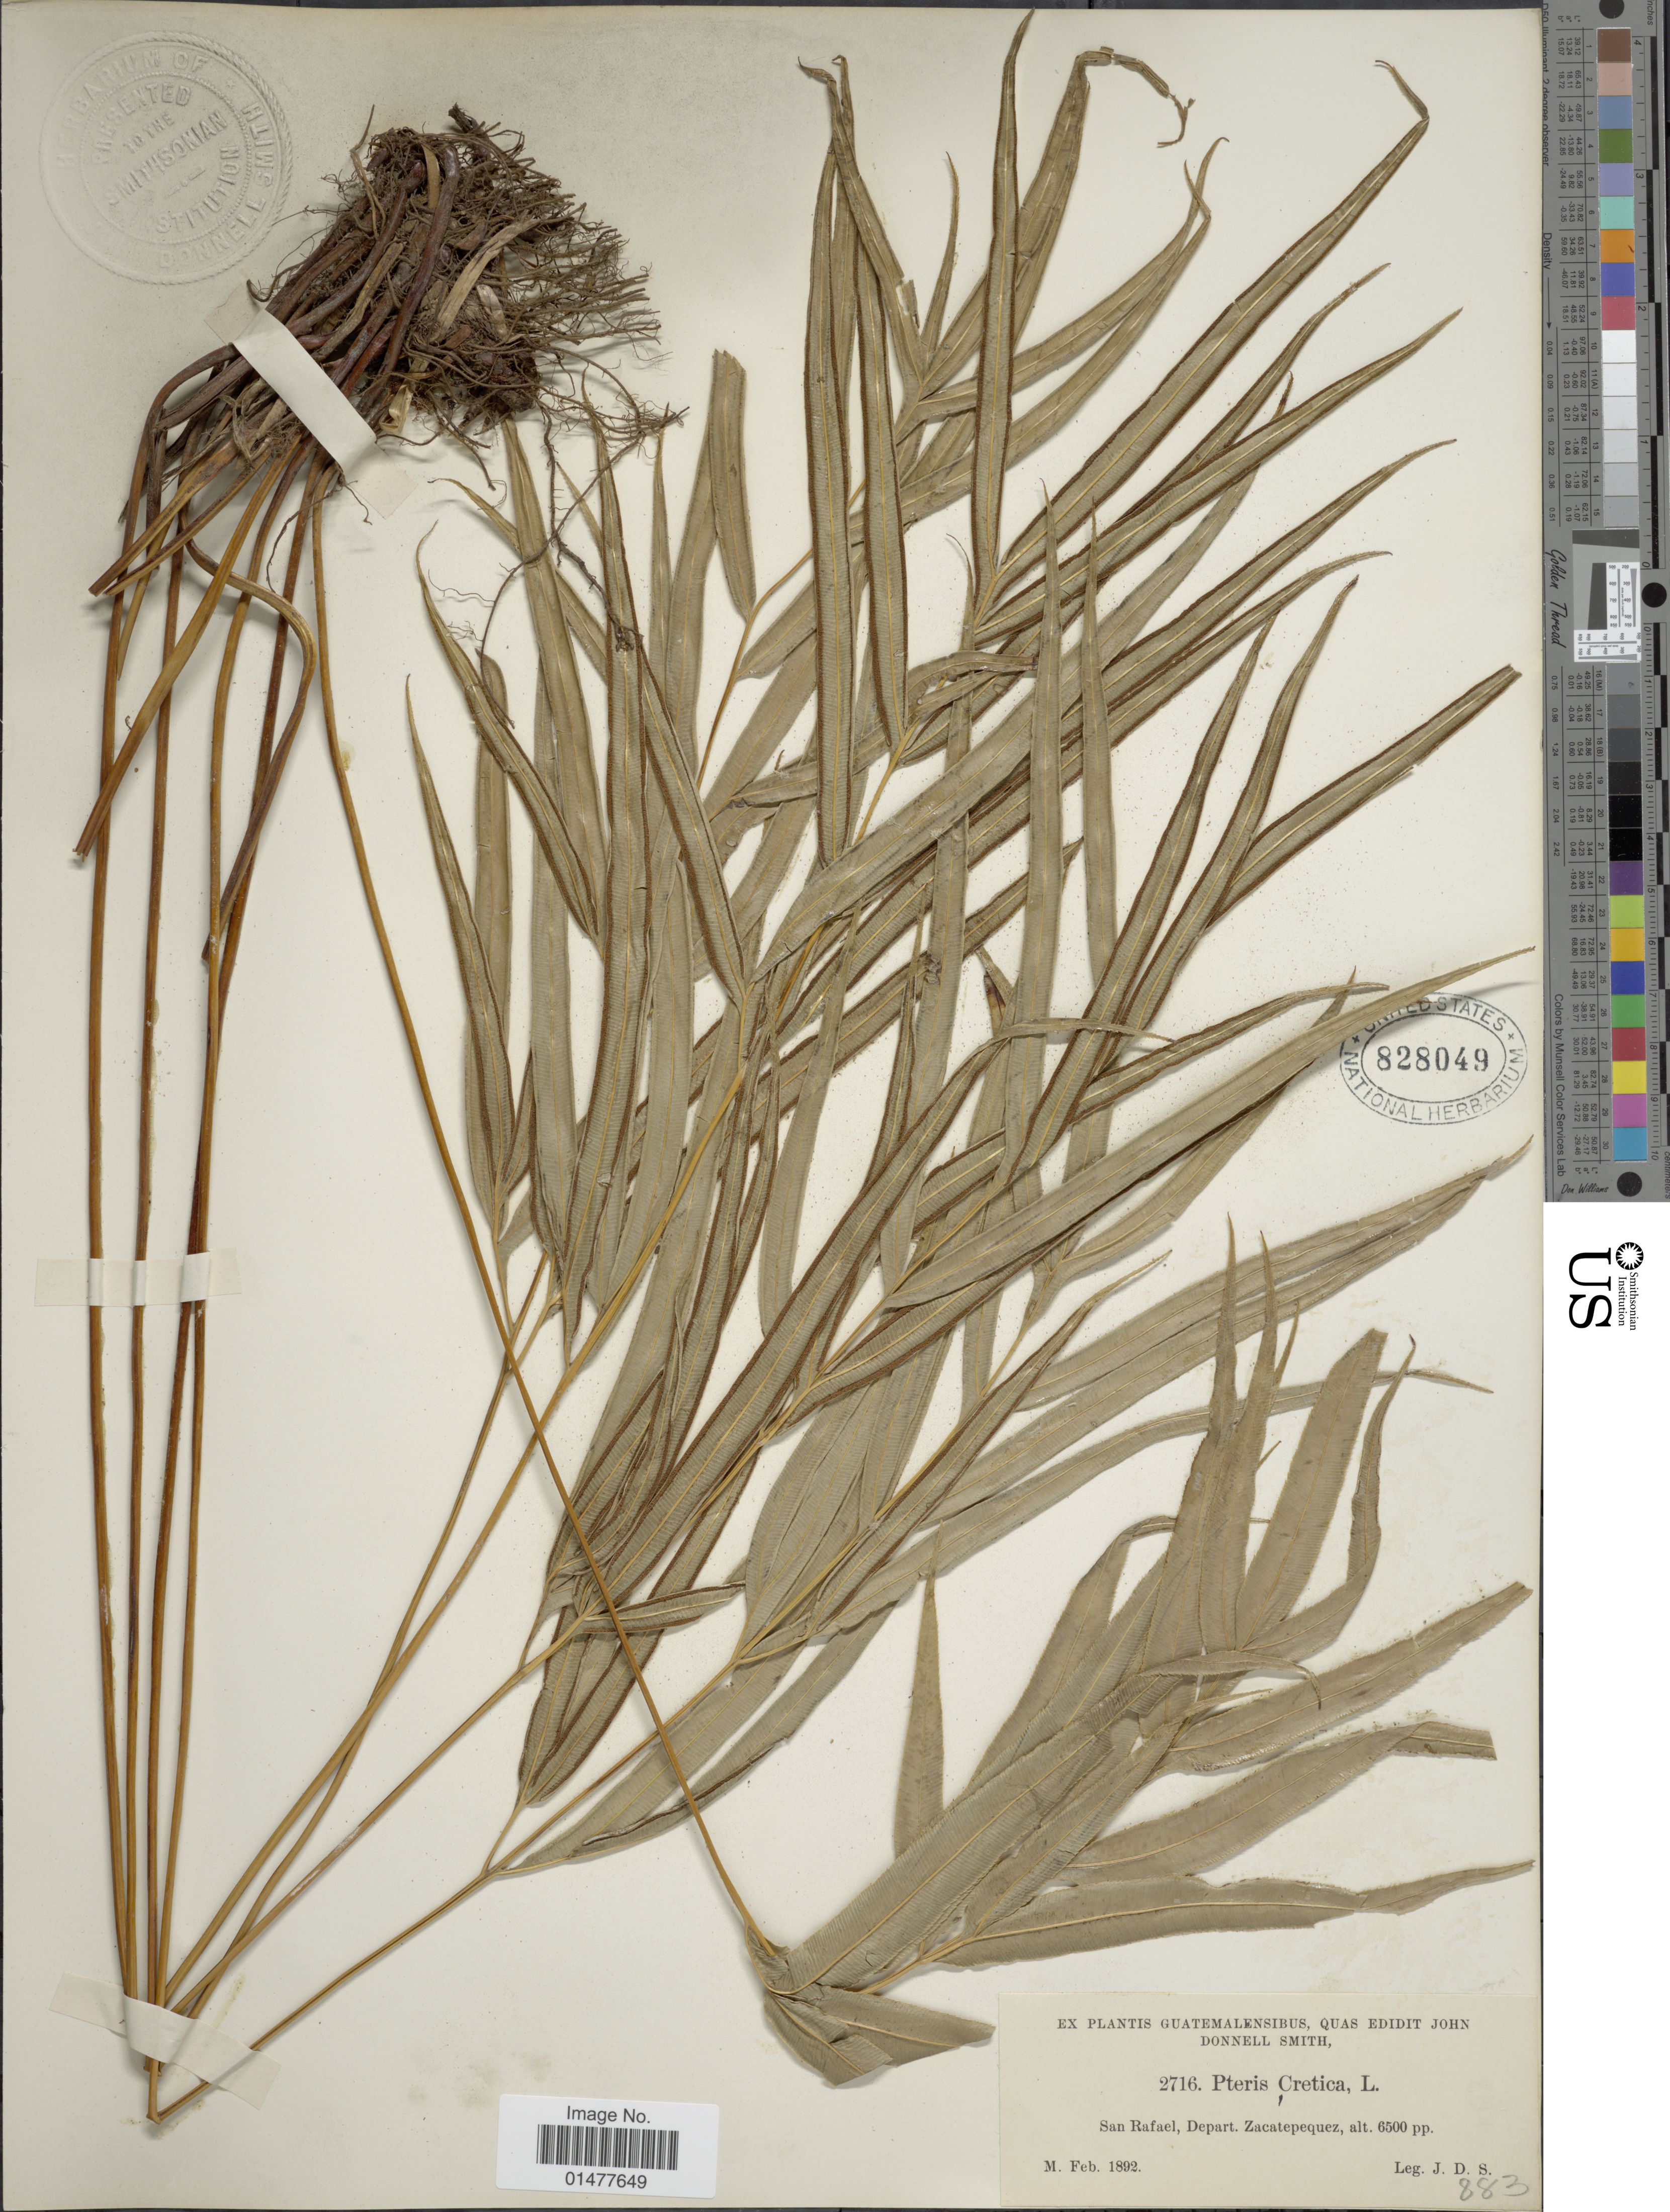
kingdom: Plantae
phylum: Tracheophyta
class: Polypodiopsida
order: Polypodiales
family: Pteridaceae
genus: Pteris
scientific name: Pteris cretica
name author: L.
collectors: J. Donnell Smith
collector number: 883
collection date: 1892-02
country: Mexico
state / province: Zacatecas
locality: San Rafael.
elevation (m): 1981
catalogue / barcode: US 828049